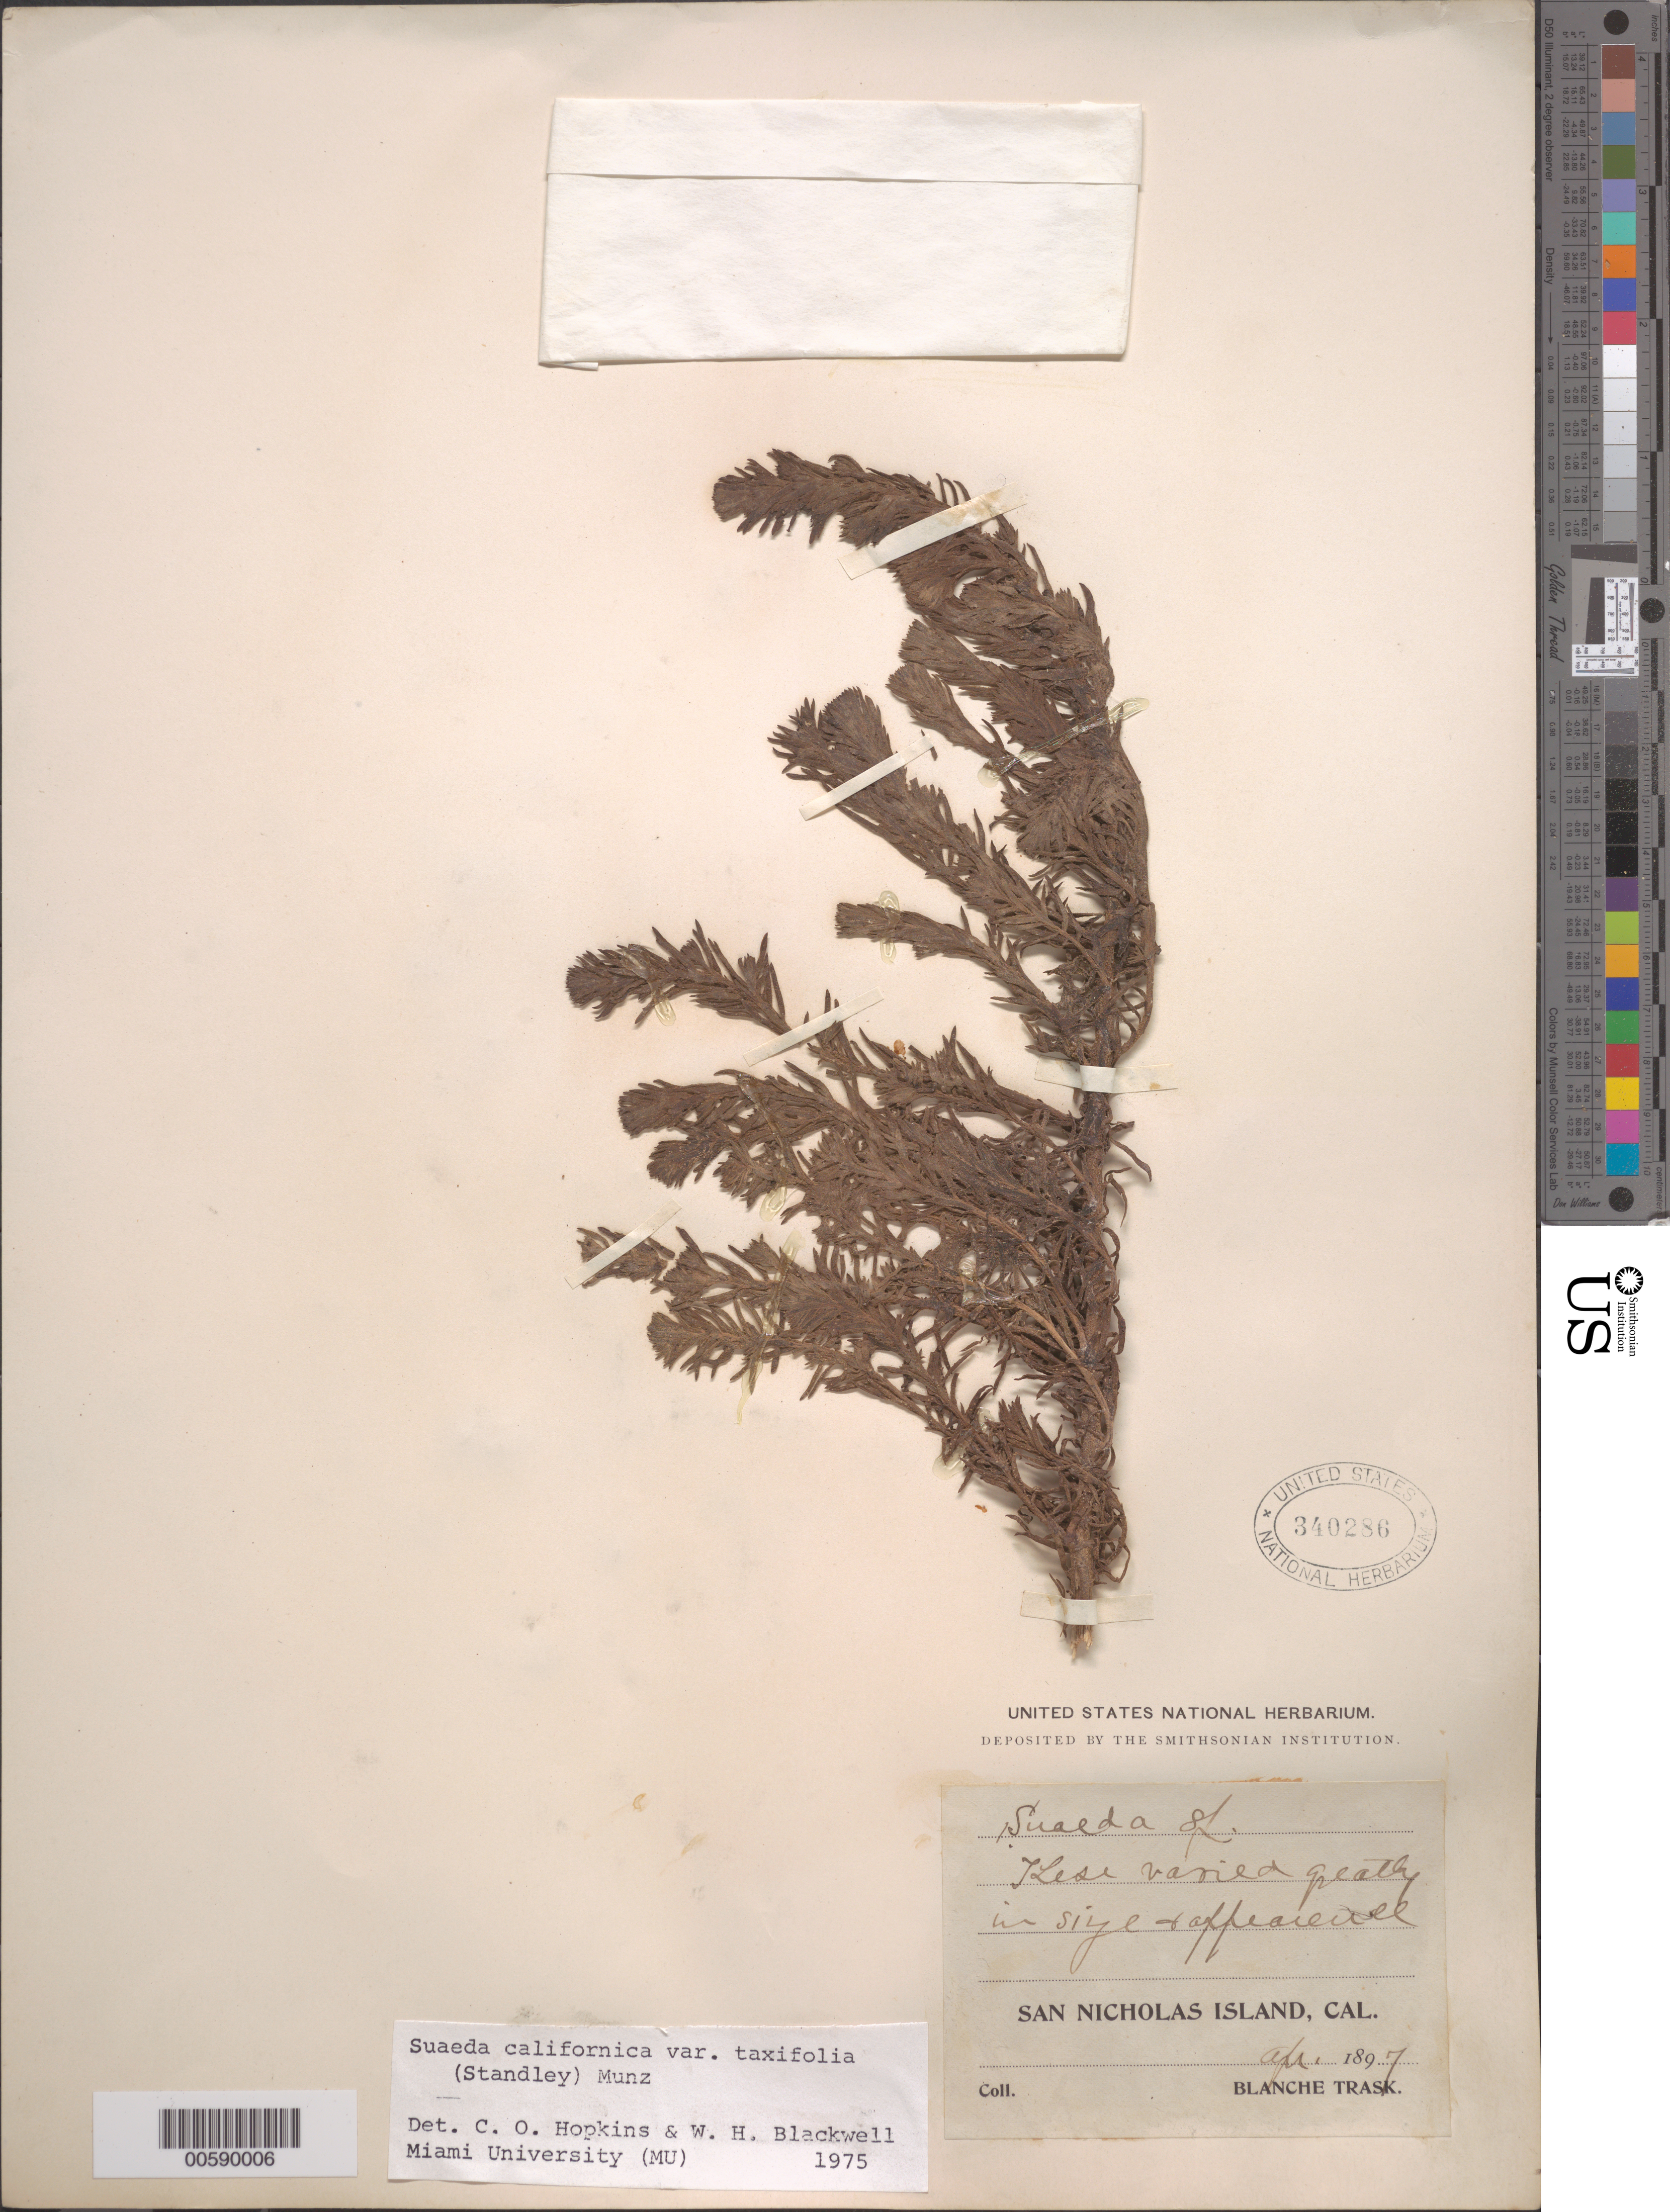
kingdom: Plantae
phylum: Tracheophyta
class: Magnoliopsida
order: Caryophyllales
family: Amaranthaceae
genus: Suaeda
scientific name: Suaeda californica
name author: S. Watson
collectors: B. Trask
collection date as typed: Apr 1897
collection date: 1897-04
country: United States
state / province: California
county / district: Ventura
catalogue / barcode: US 340286